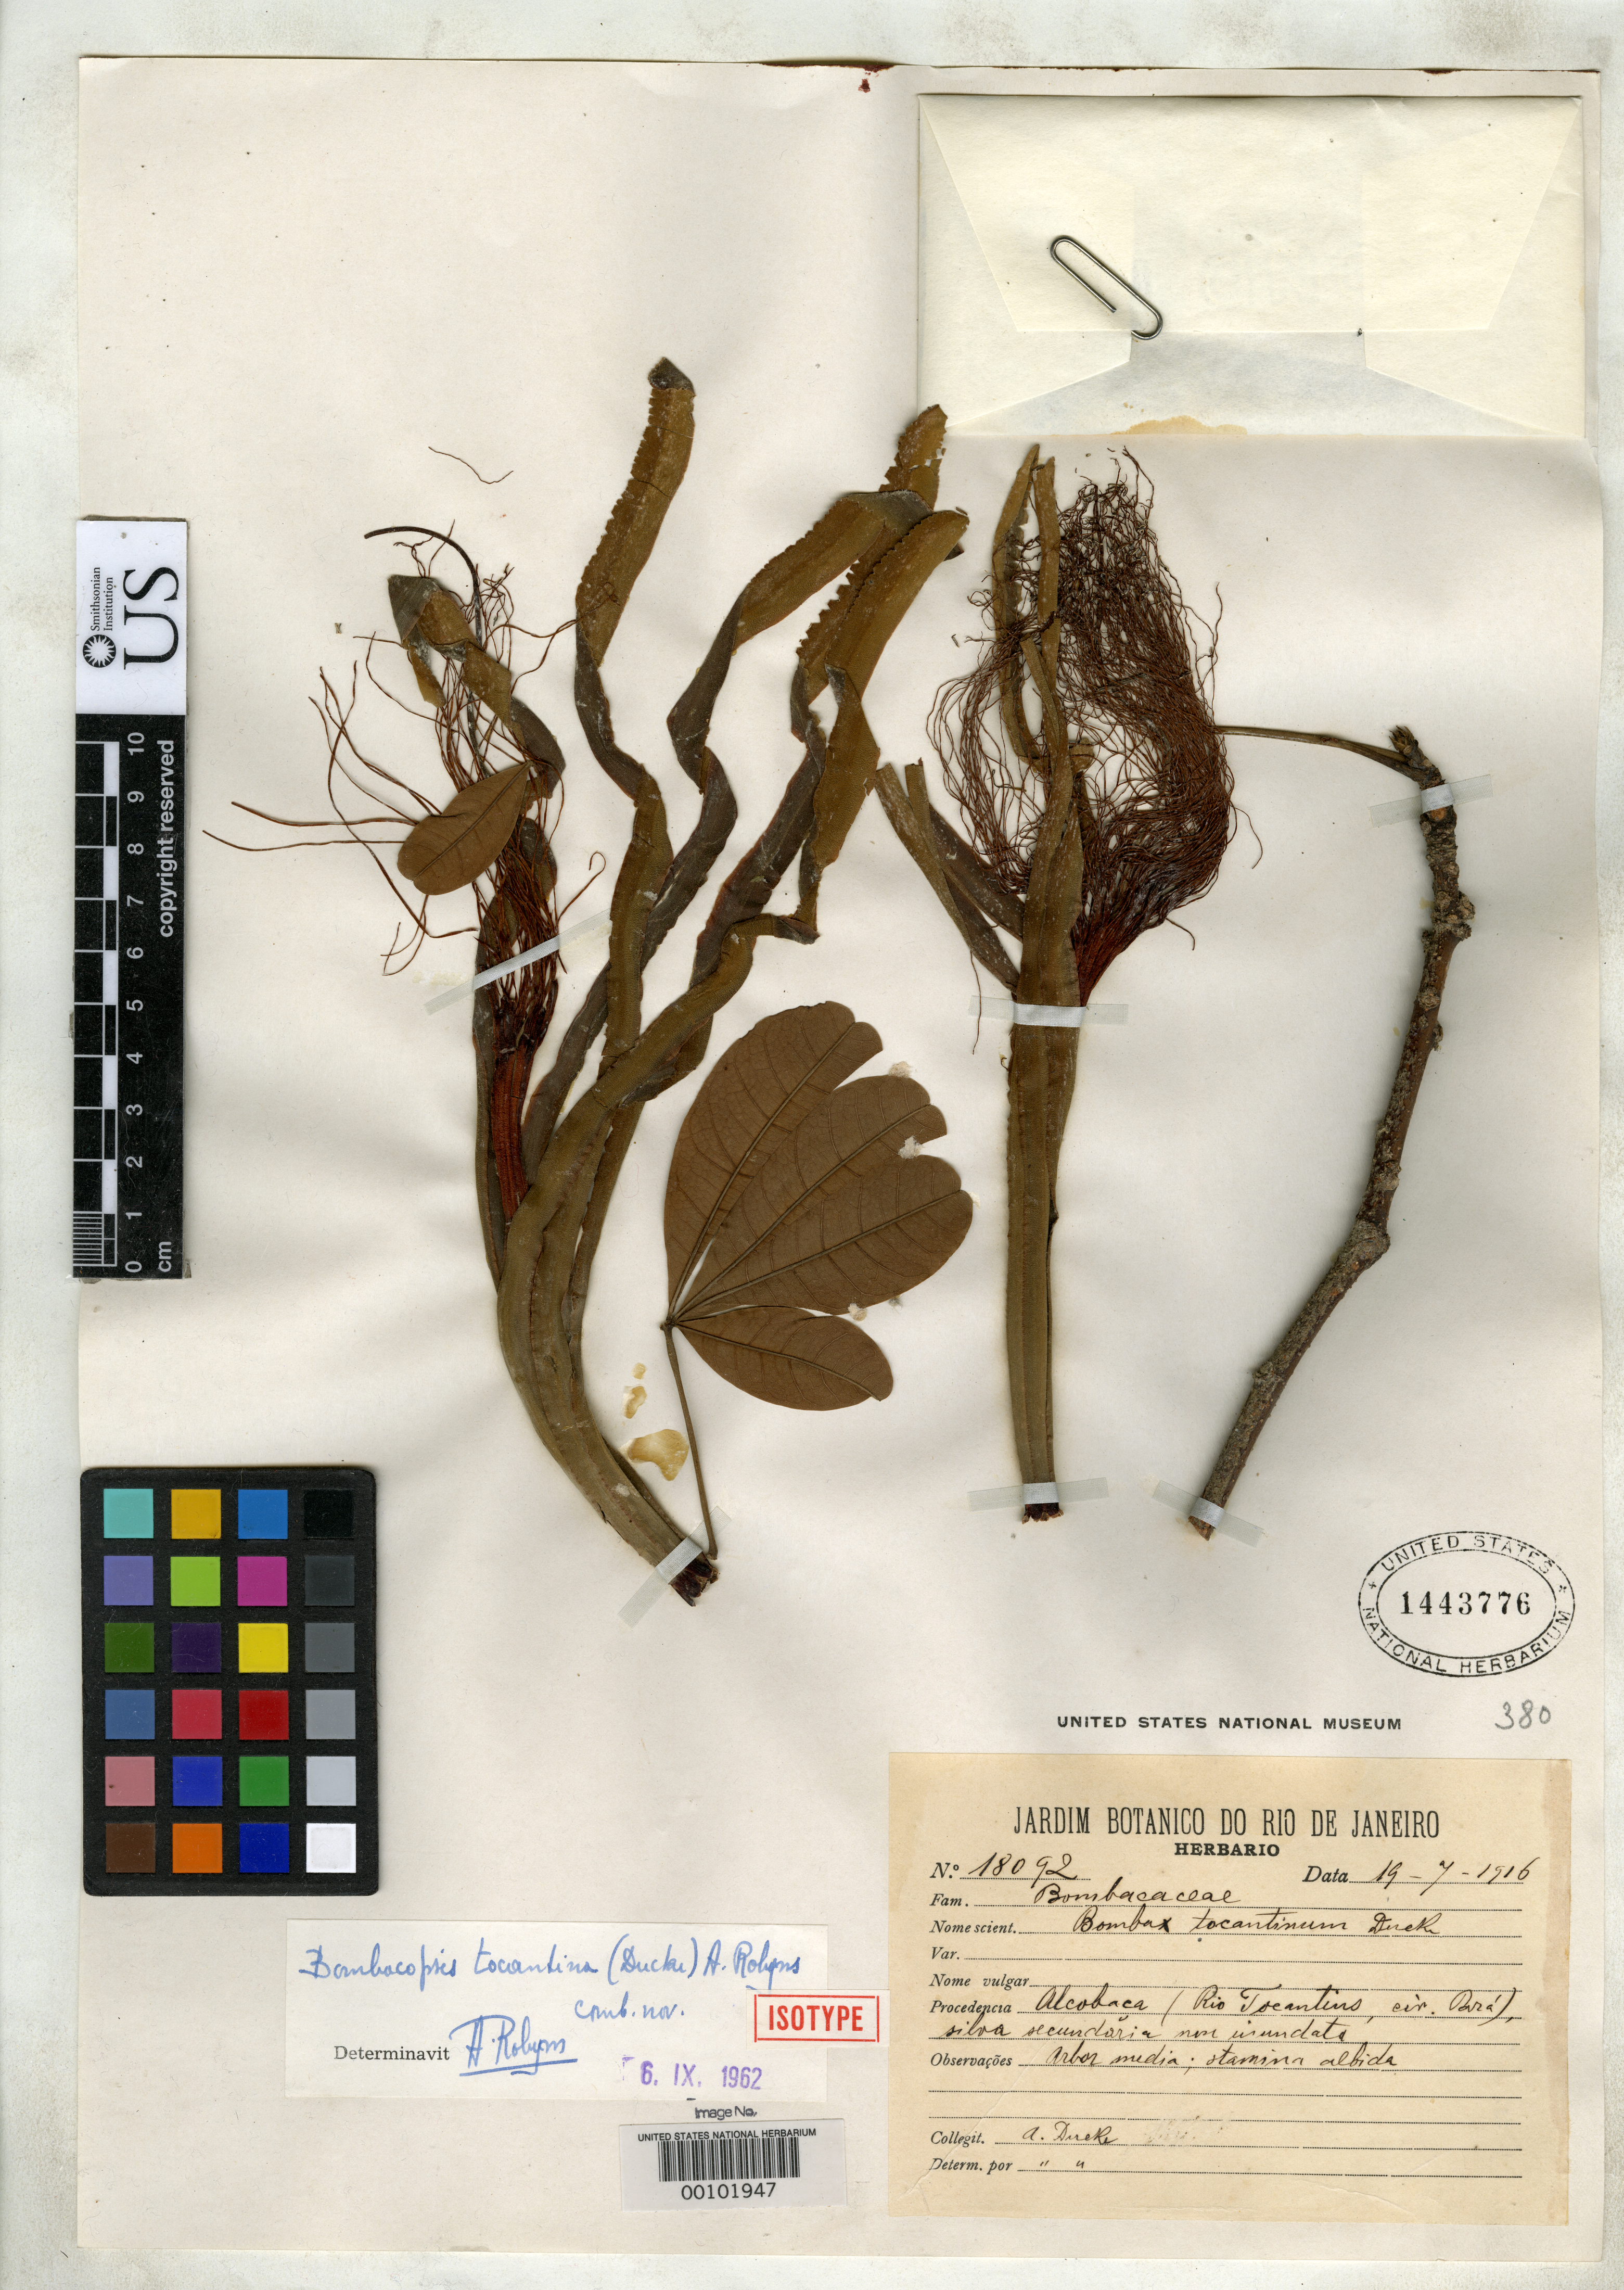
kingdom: Plantae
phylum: Tracheophyta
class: Magnoliopsida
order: Malvales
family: Malvaceae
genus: Bombax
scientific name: Bombax tocantinum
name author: Ducke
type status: Isotype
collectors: A. Ducke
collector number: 18092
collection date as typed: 19 Jul 1916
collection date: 1916-07-19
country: Brazil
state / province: Pará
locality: Alcobaca, Rio Tocantius.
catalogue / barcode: US 1443776